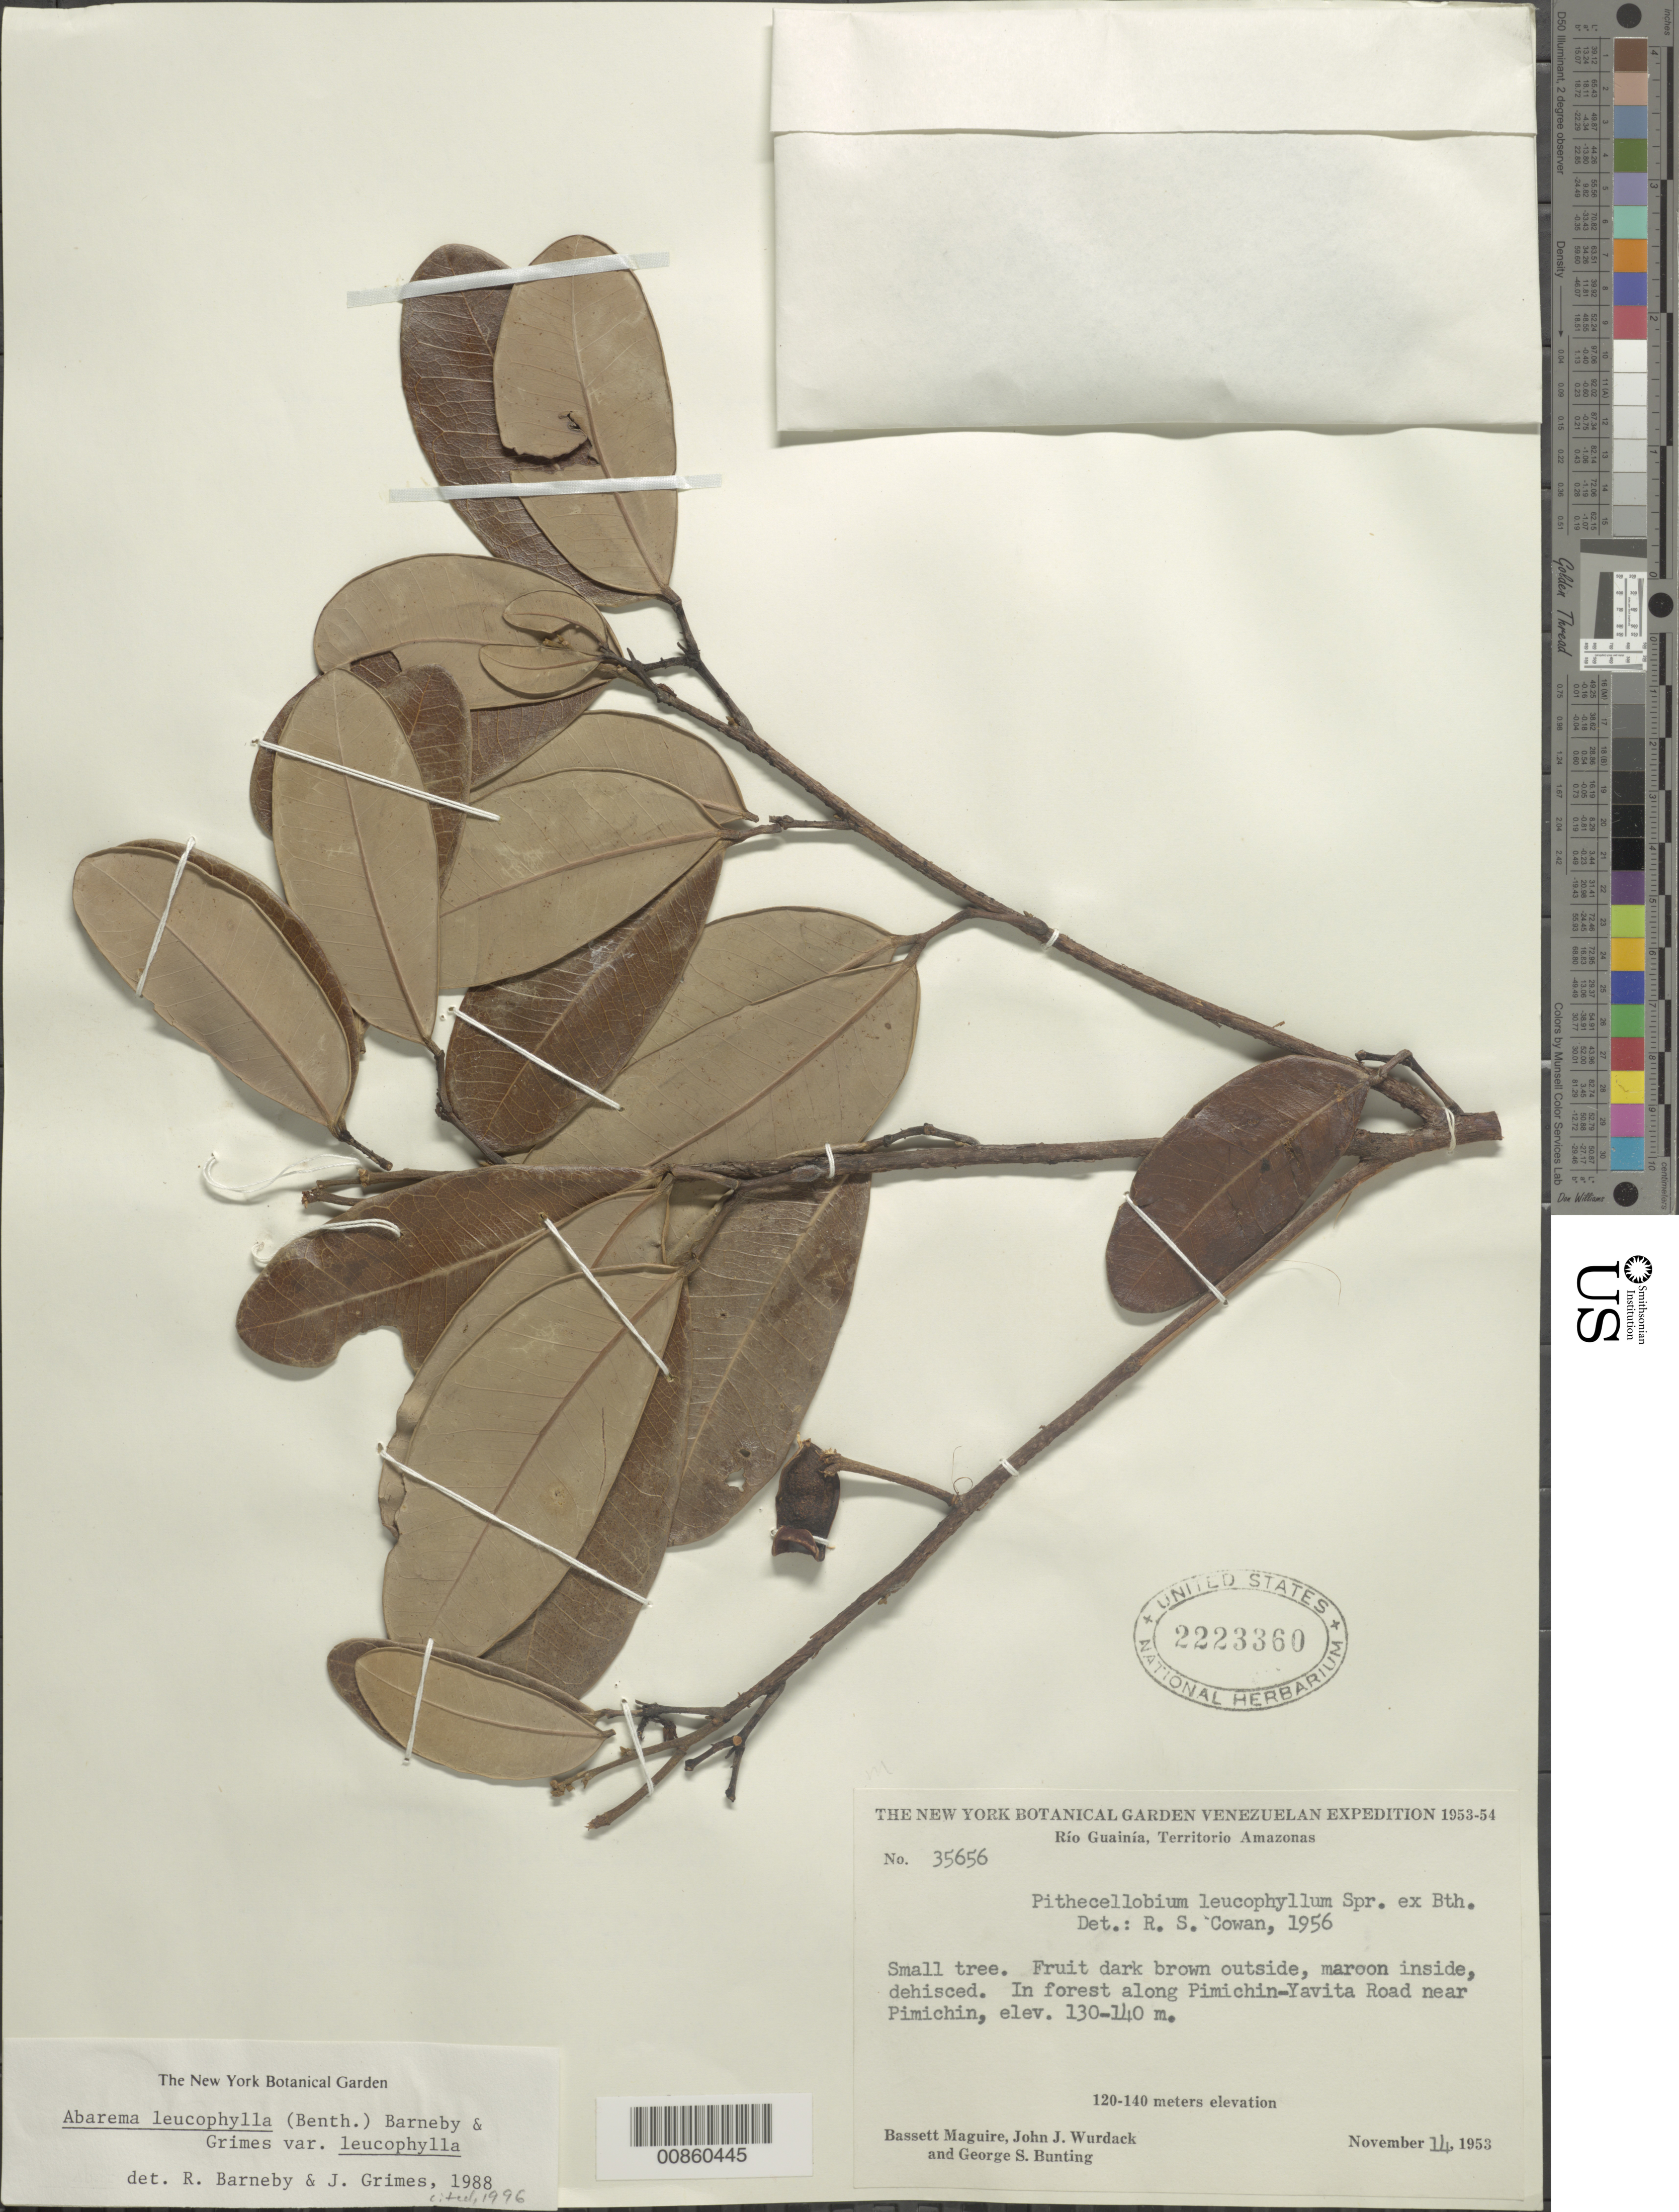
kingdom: Plantae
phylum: Tracheophyta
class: Magnoliopsida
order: Fabales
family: Fabaceae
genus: Abarema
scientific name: Abarema leucophylla var. leucophylla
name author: (Spruce ex Benth.) Barneby & J.W. Grimes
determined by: Barneby, R. C.; Grimes, J. W.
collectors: B. Maguire, J. J. Wurdack & G. S. Bunting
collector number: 35656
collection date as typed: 14-Nov-53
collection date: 1953-11-14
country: Venezuela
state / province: Amazonas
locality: Río Guainía, along Pimichin-Yavita Road near Pimichin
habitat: Forest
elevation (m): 130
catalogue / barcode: US 2223360